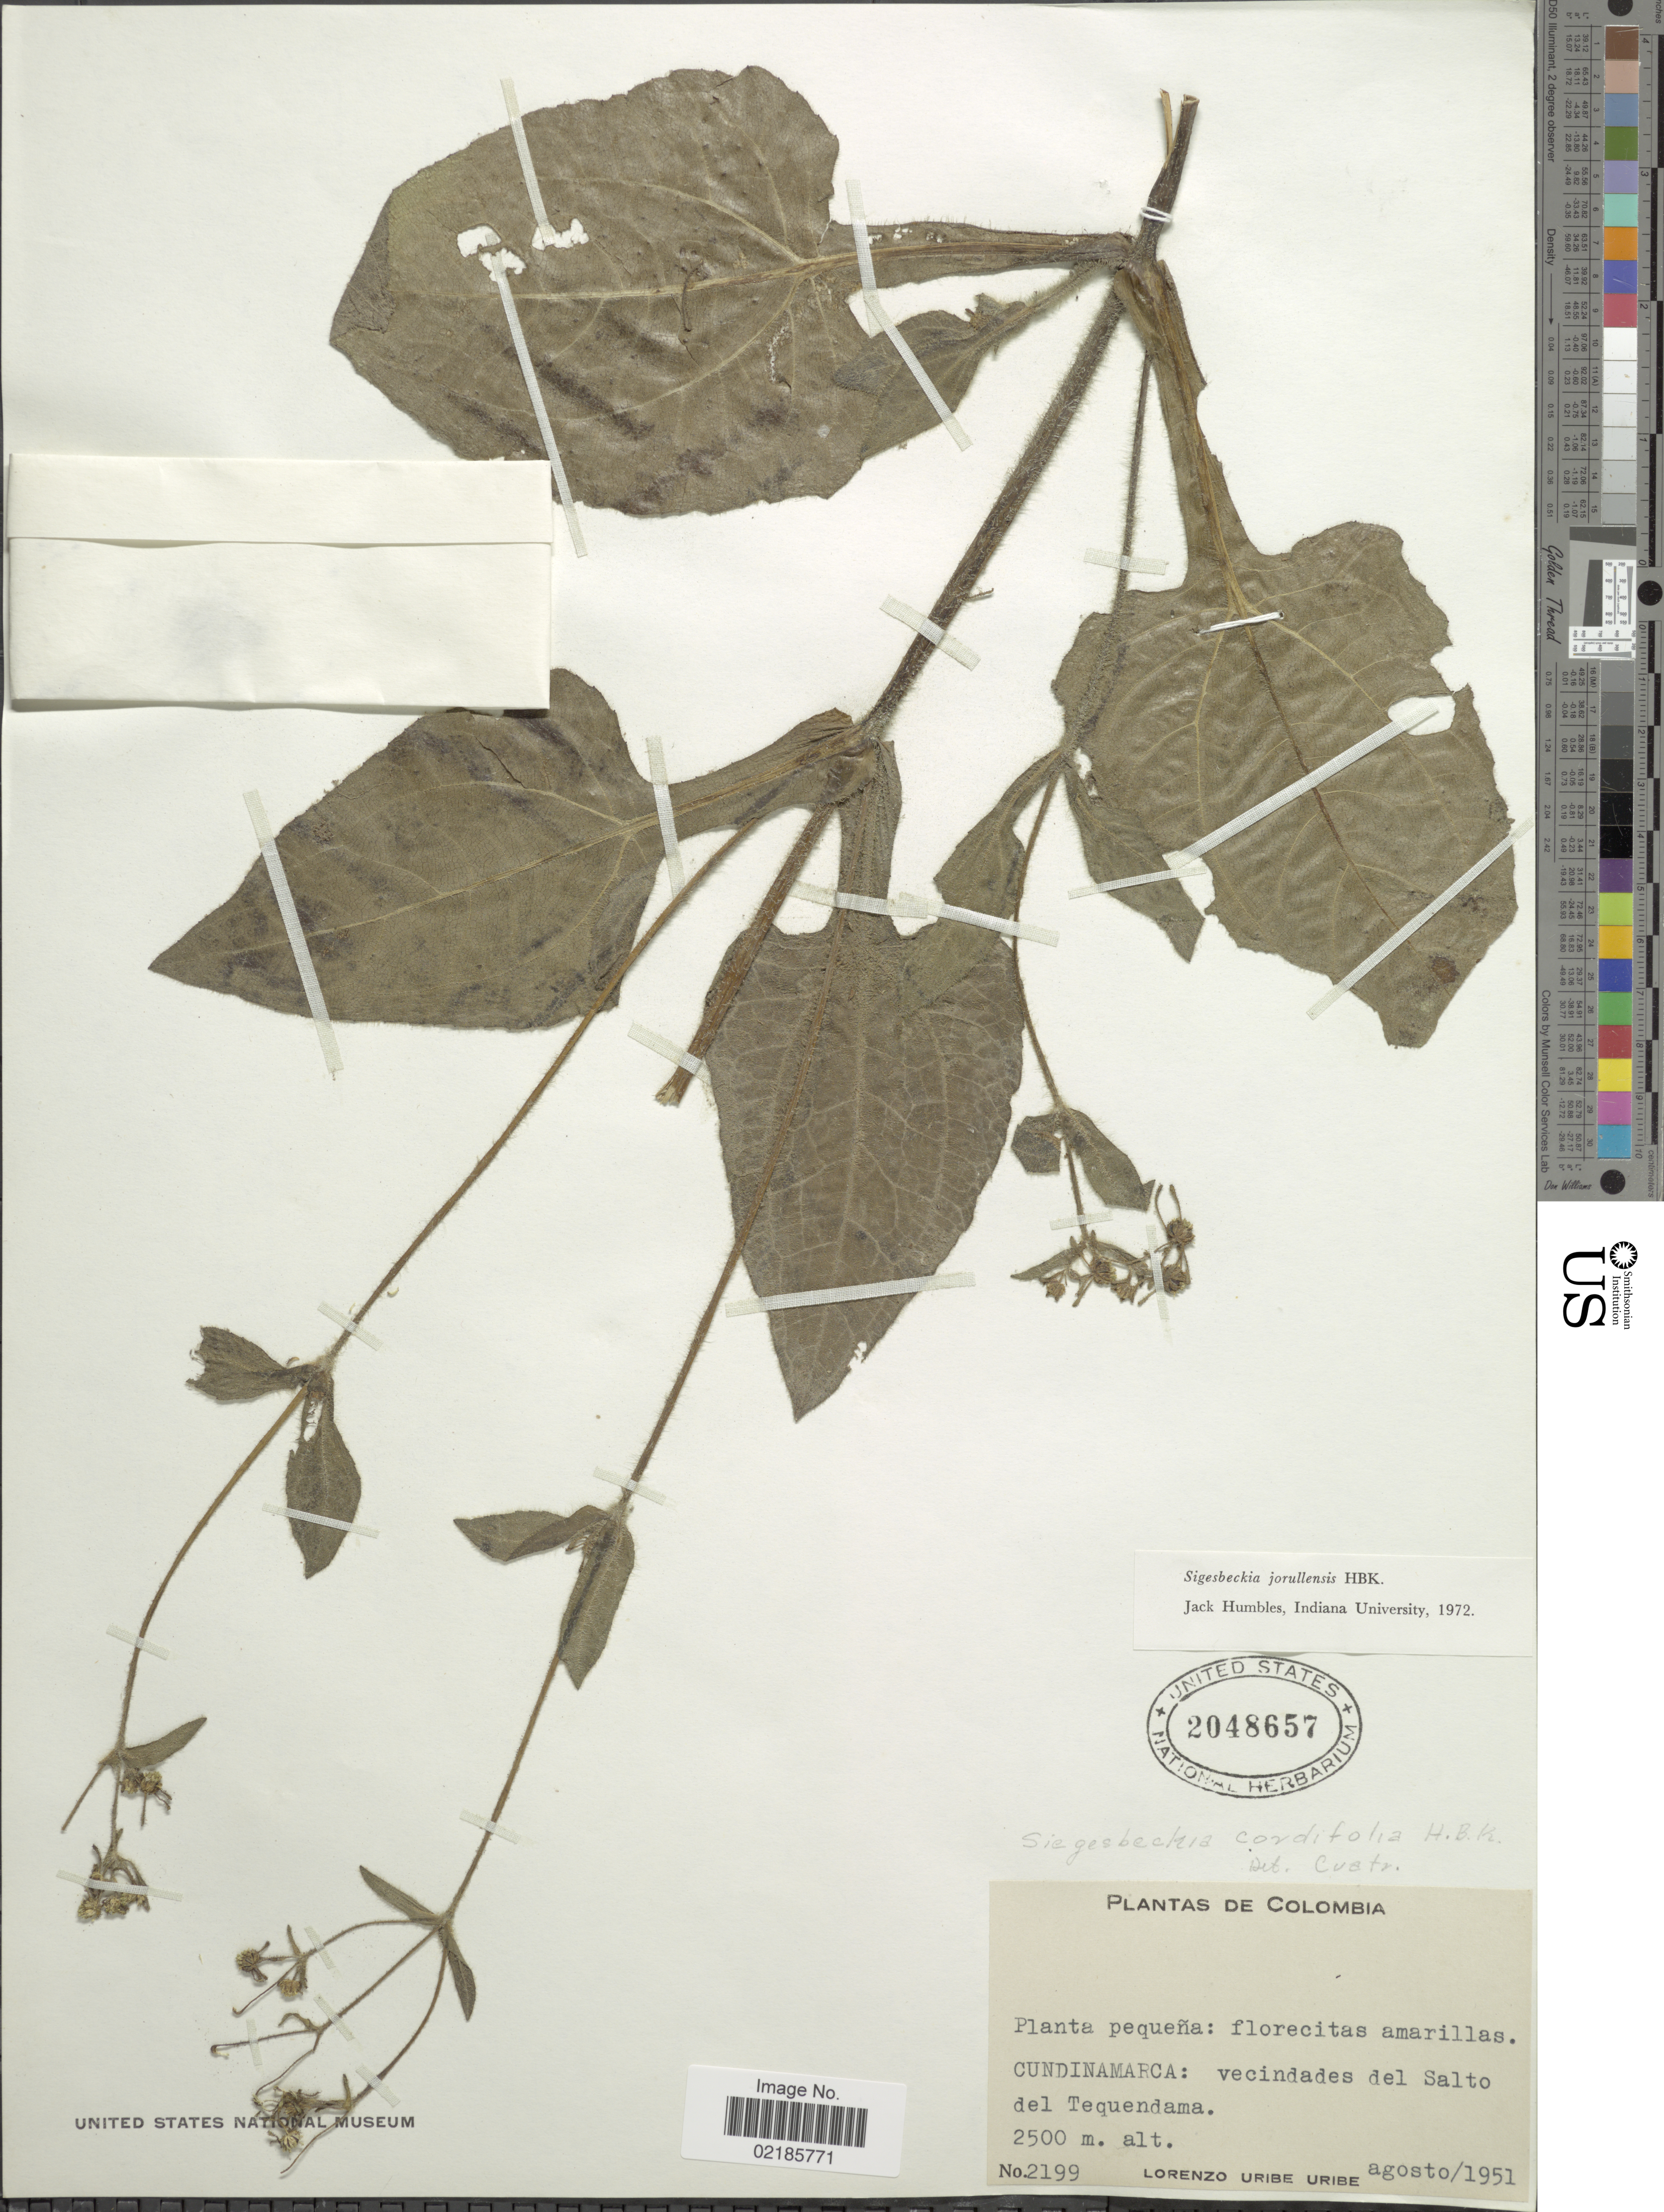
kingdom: Plantae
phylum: Tracheophyta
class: Magnoliopsida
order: Asterales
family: Asteraceae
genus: Sigesbeckia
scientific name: Sigesbeckia jorullensis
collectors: L. Uribe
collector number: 2199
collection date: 1951-08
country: Colombia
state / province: Cundinamarca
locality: Vecindades del Salto del Tequendama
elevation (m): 2500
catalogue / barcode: US 2048657